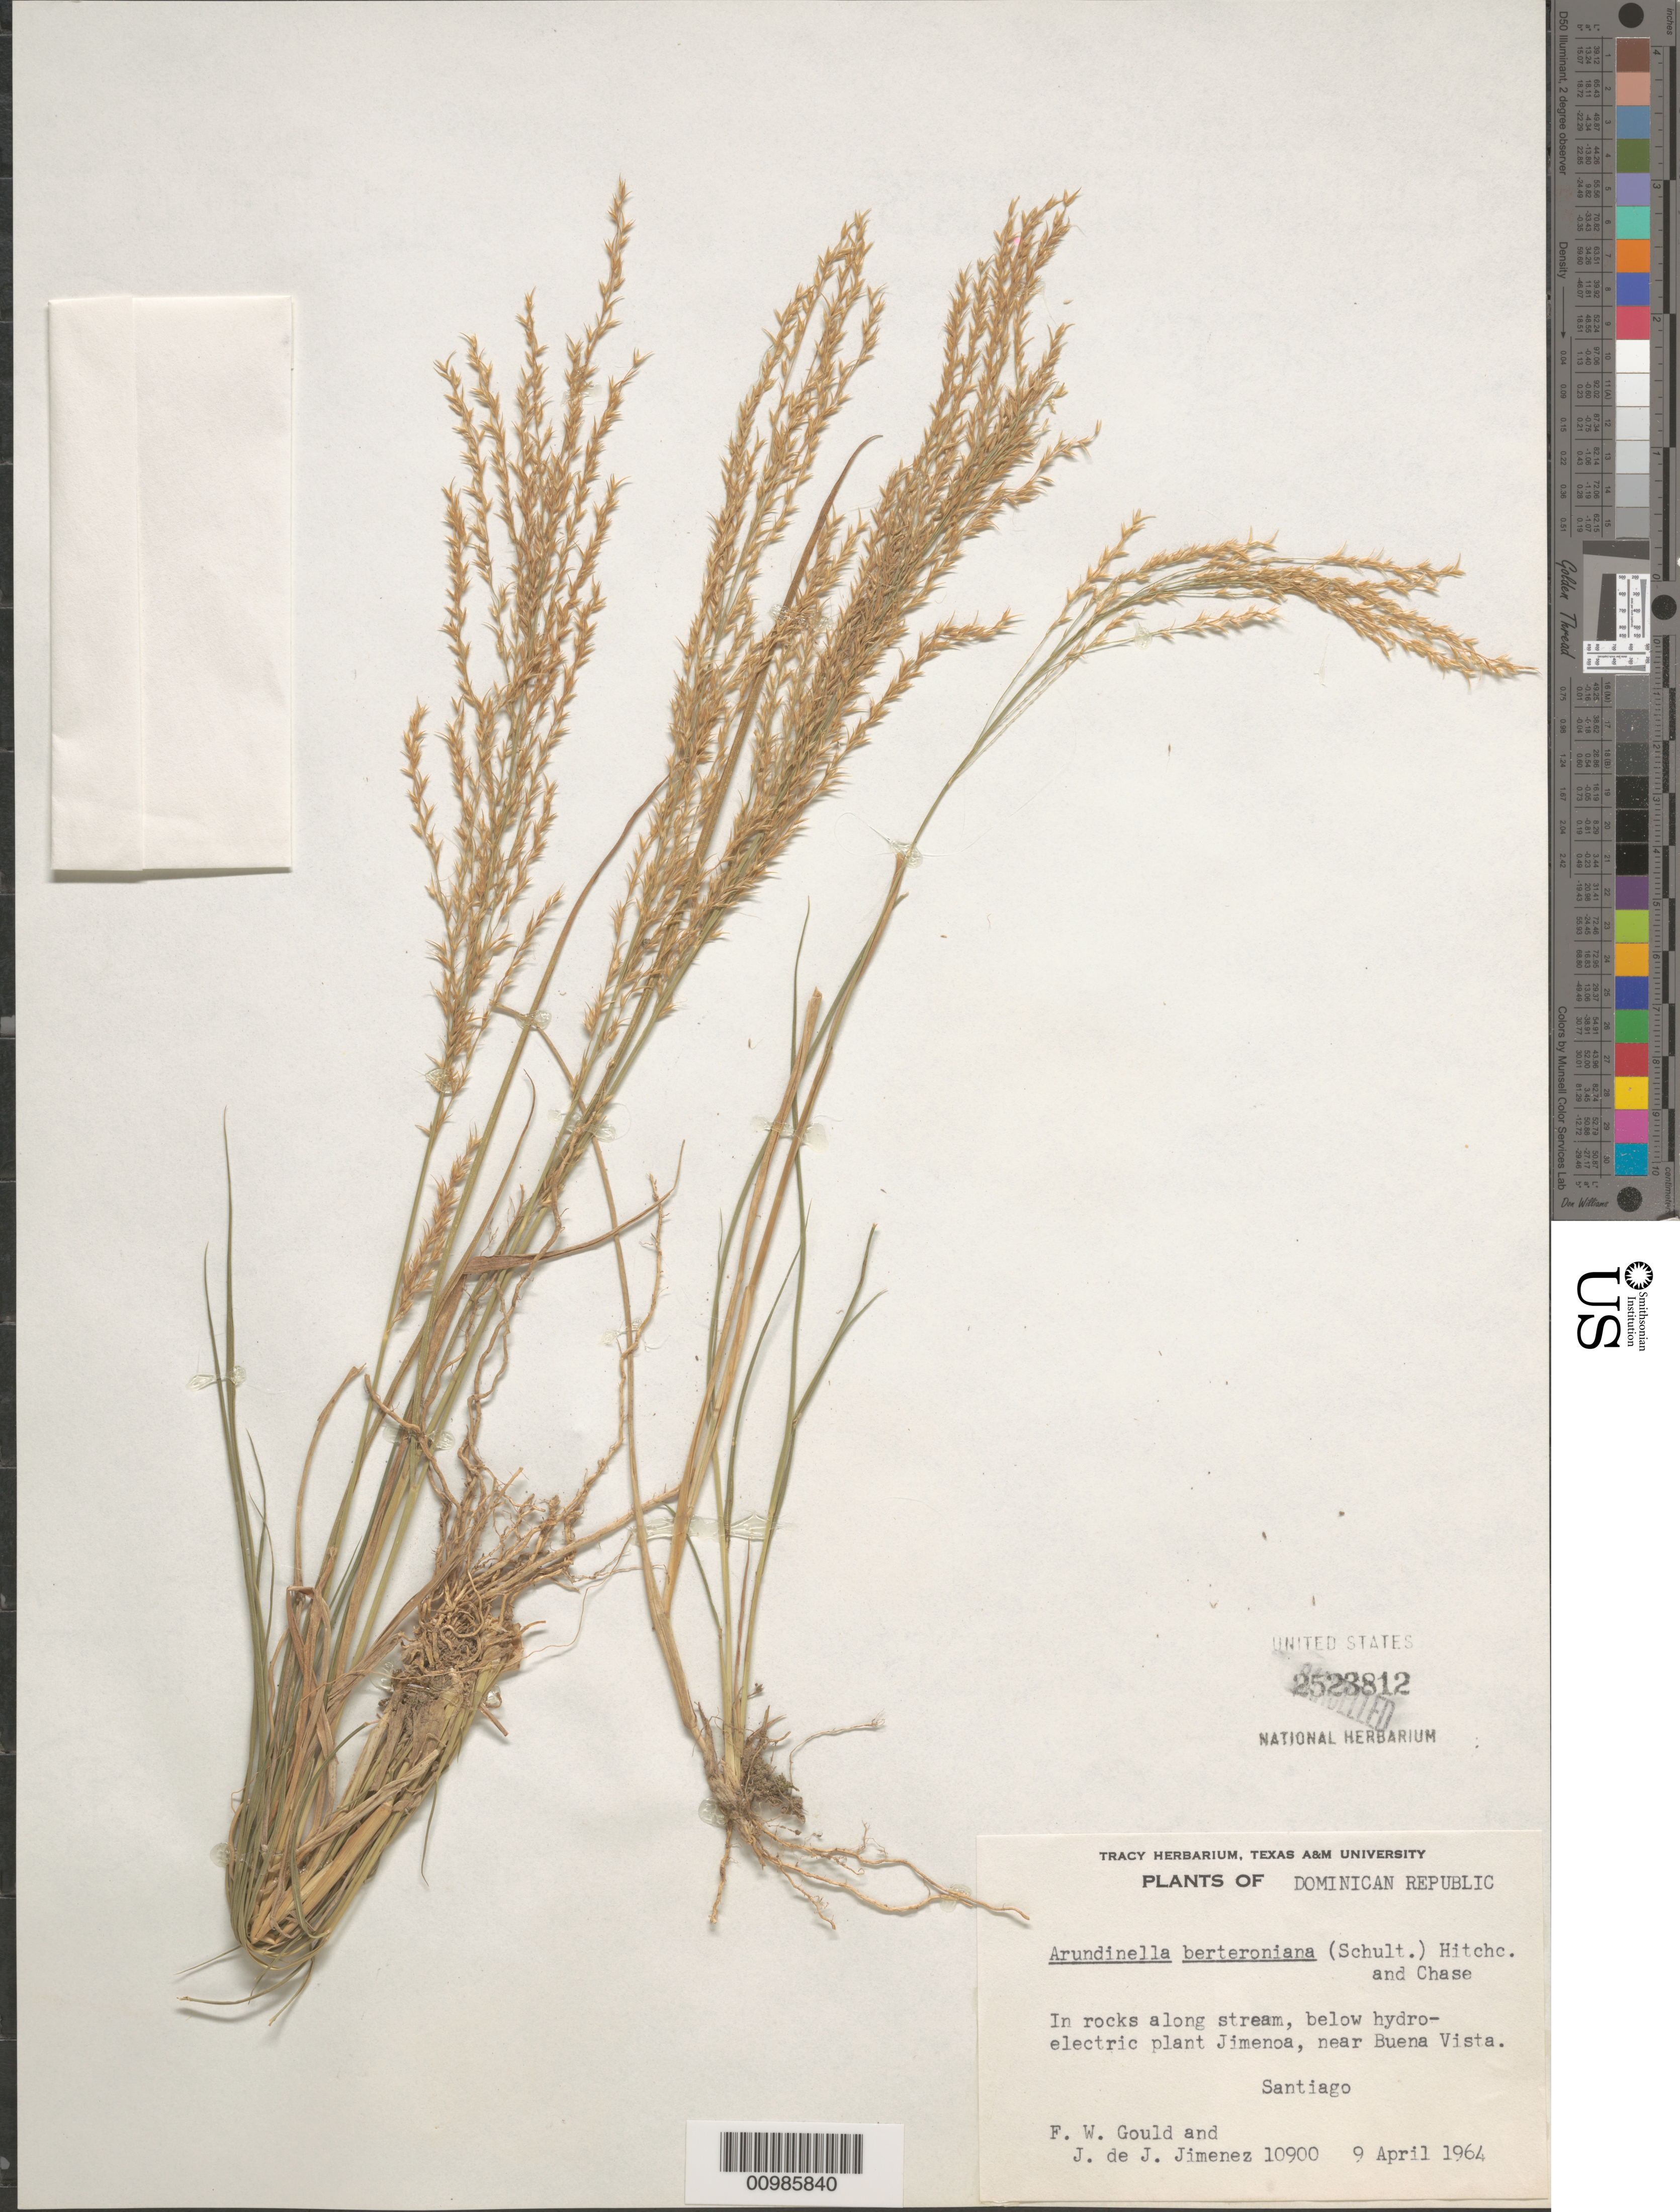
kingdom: Plantae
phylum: Tracheophyta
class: Liliopsida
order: Poales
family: Poaceae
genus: Arundinella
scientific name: Arundinella berteroniana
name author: (Schult.) Hitchc. & Chase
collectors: F. W. Gould & J. J. Jiménez Almonte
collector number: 10900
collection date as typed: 09 Apr 1964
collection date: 1964-04-09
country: Dominican Republic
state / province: Santiago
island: Hispaniola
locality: near Buena Vista, below hydroelectric plant Jimenoa.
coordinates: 0 N, 0 E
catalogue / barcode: US 2523812